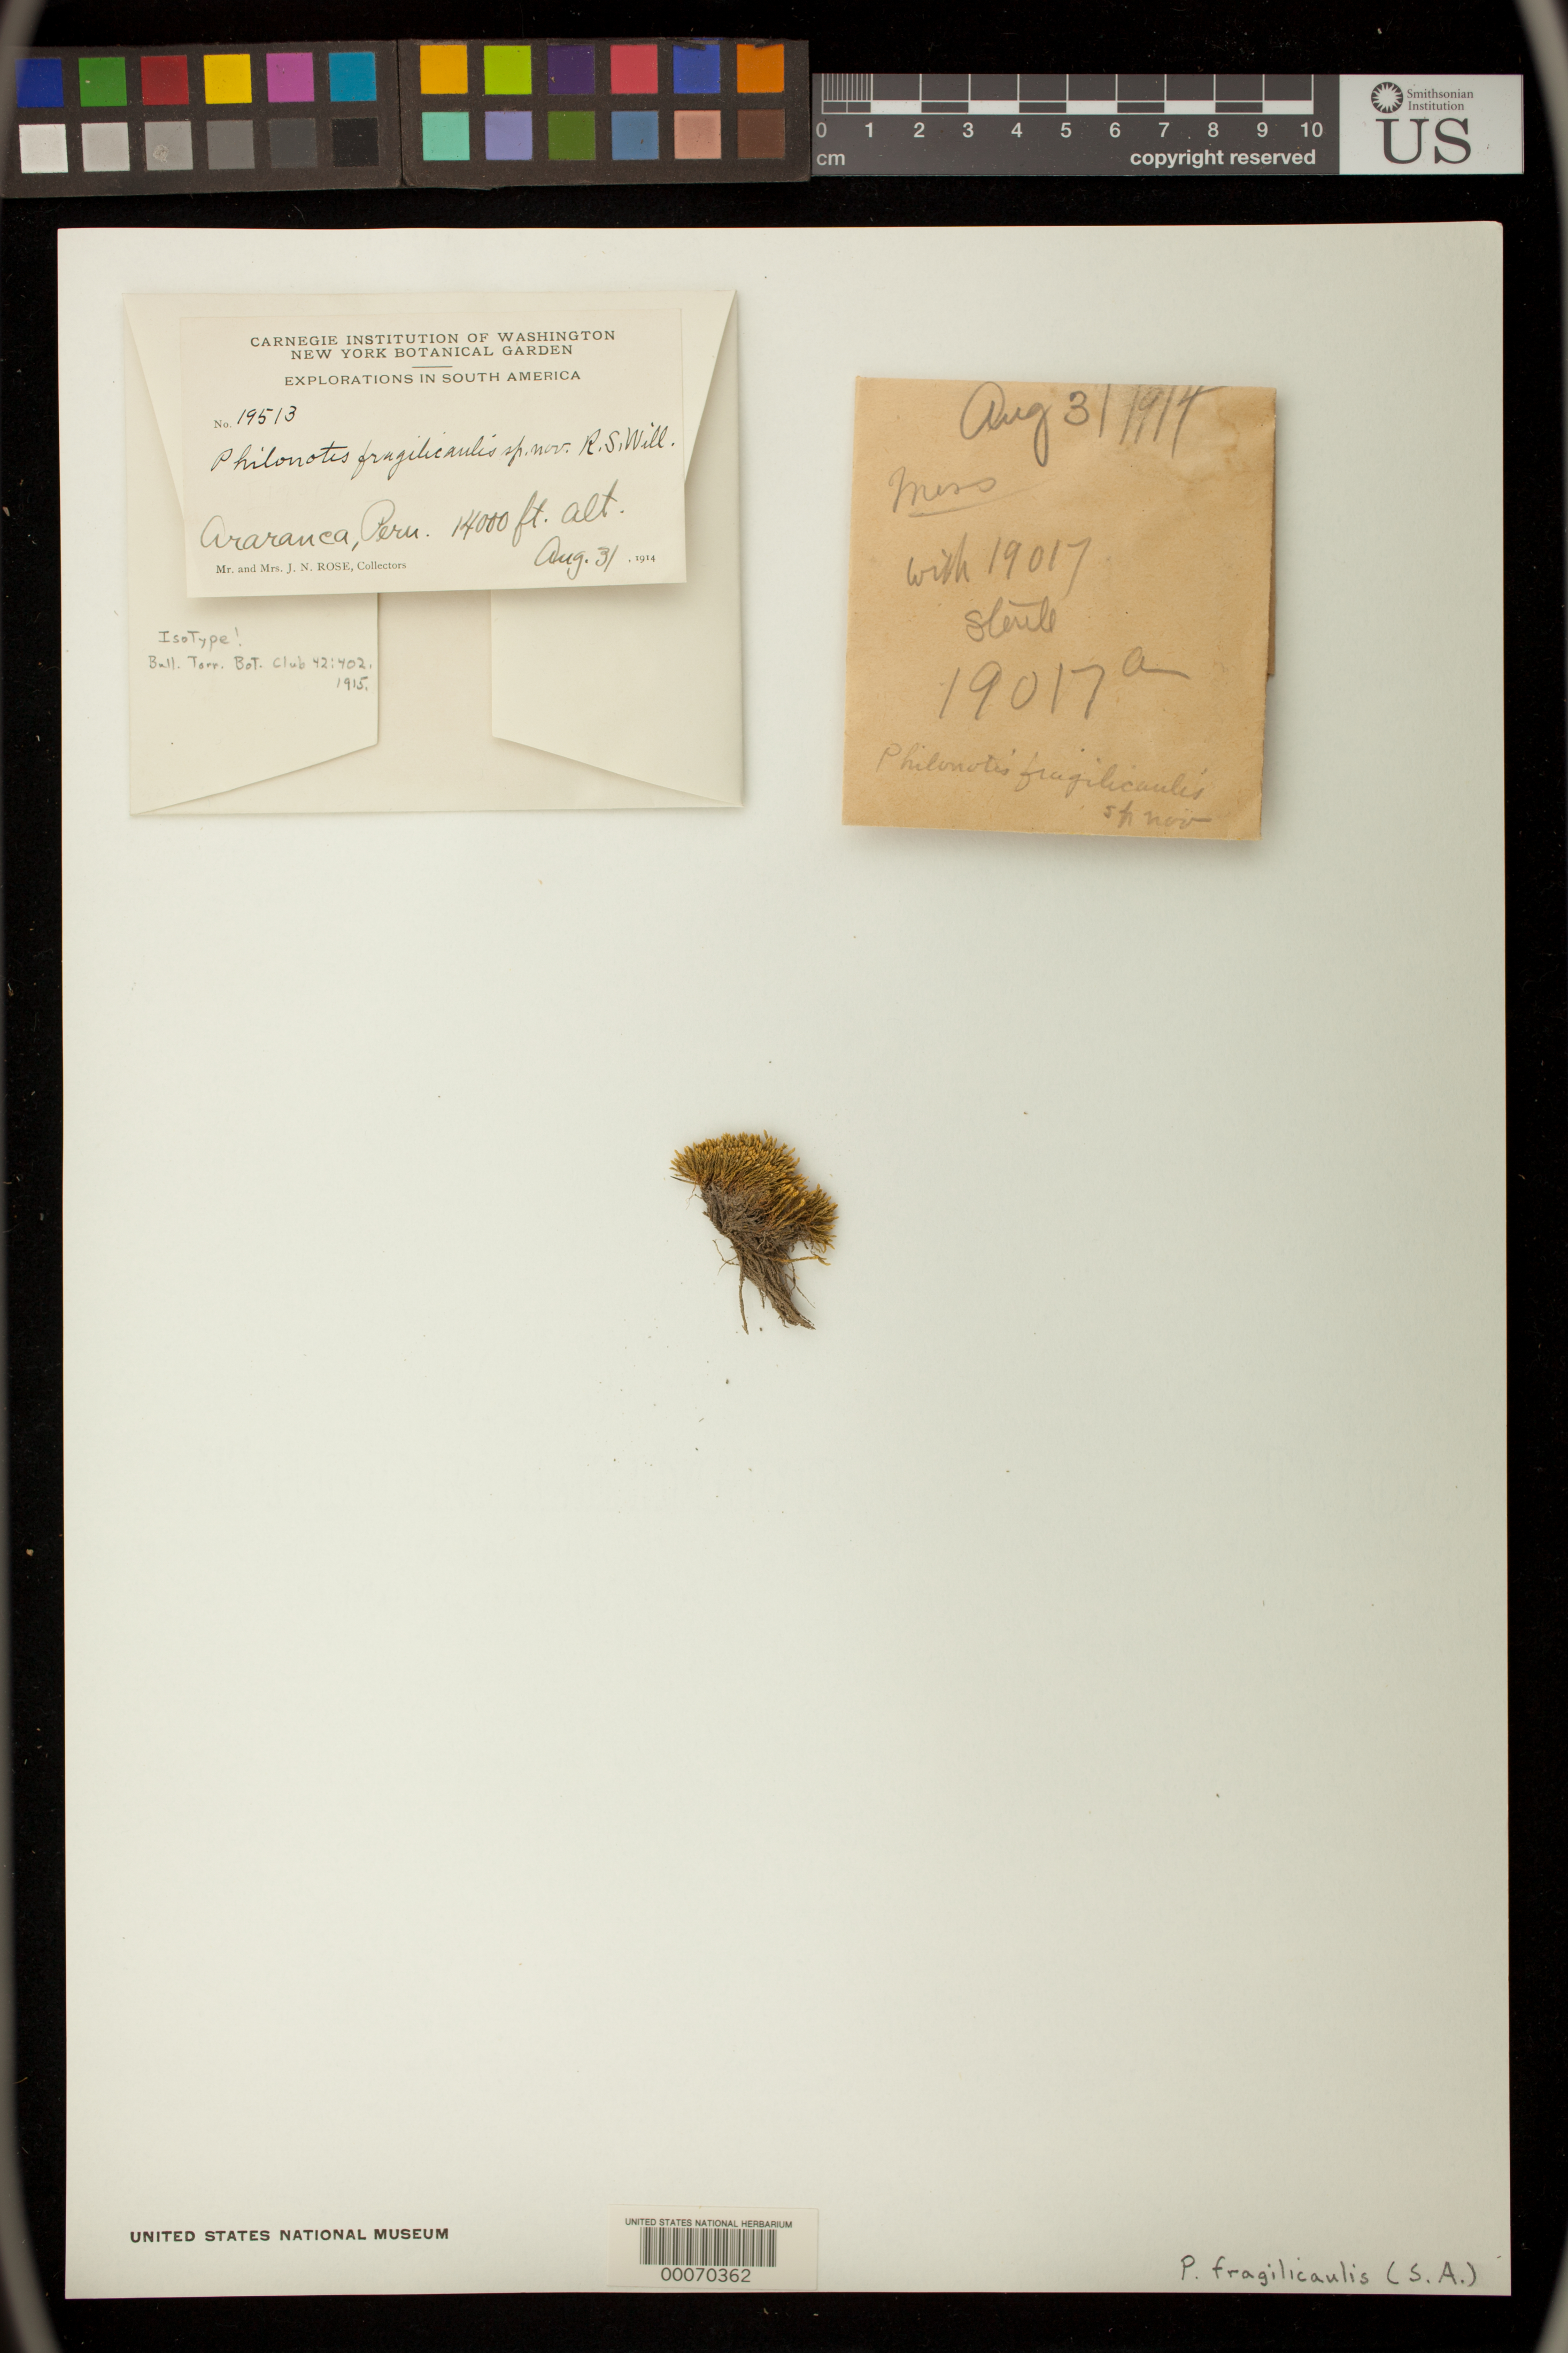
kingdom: Plantae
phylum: Bryophyta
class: Bryopsida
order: Bartramiales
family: Bartramiaceae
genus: Philonotis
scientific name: Philonotis fragilicaulis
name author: R.S. Williams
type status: Isotype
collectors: J. N. Rose & J. M. Rose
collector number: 19513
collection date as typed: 31 Aug 1914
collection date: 1914-08-31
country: Peru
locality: Araranca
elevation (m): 4267